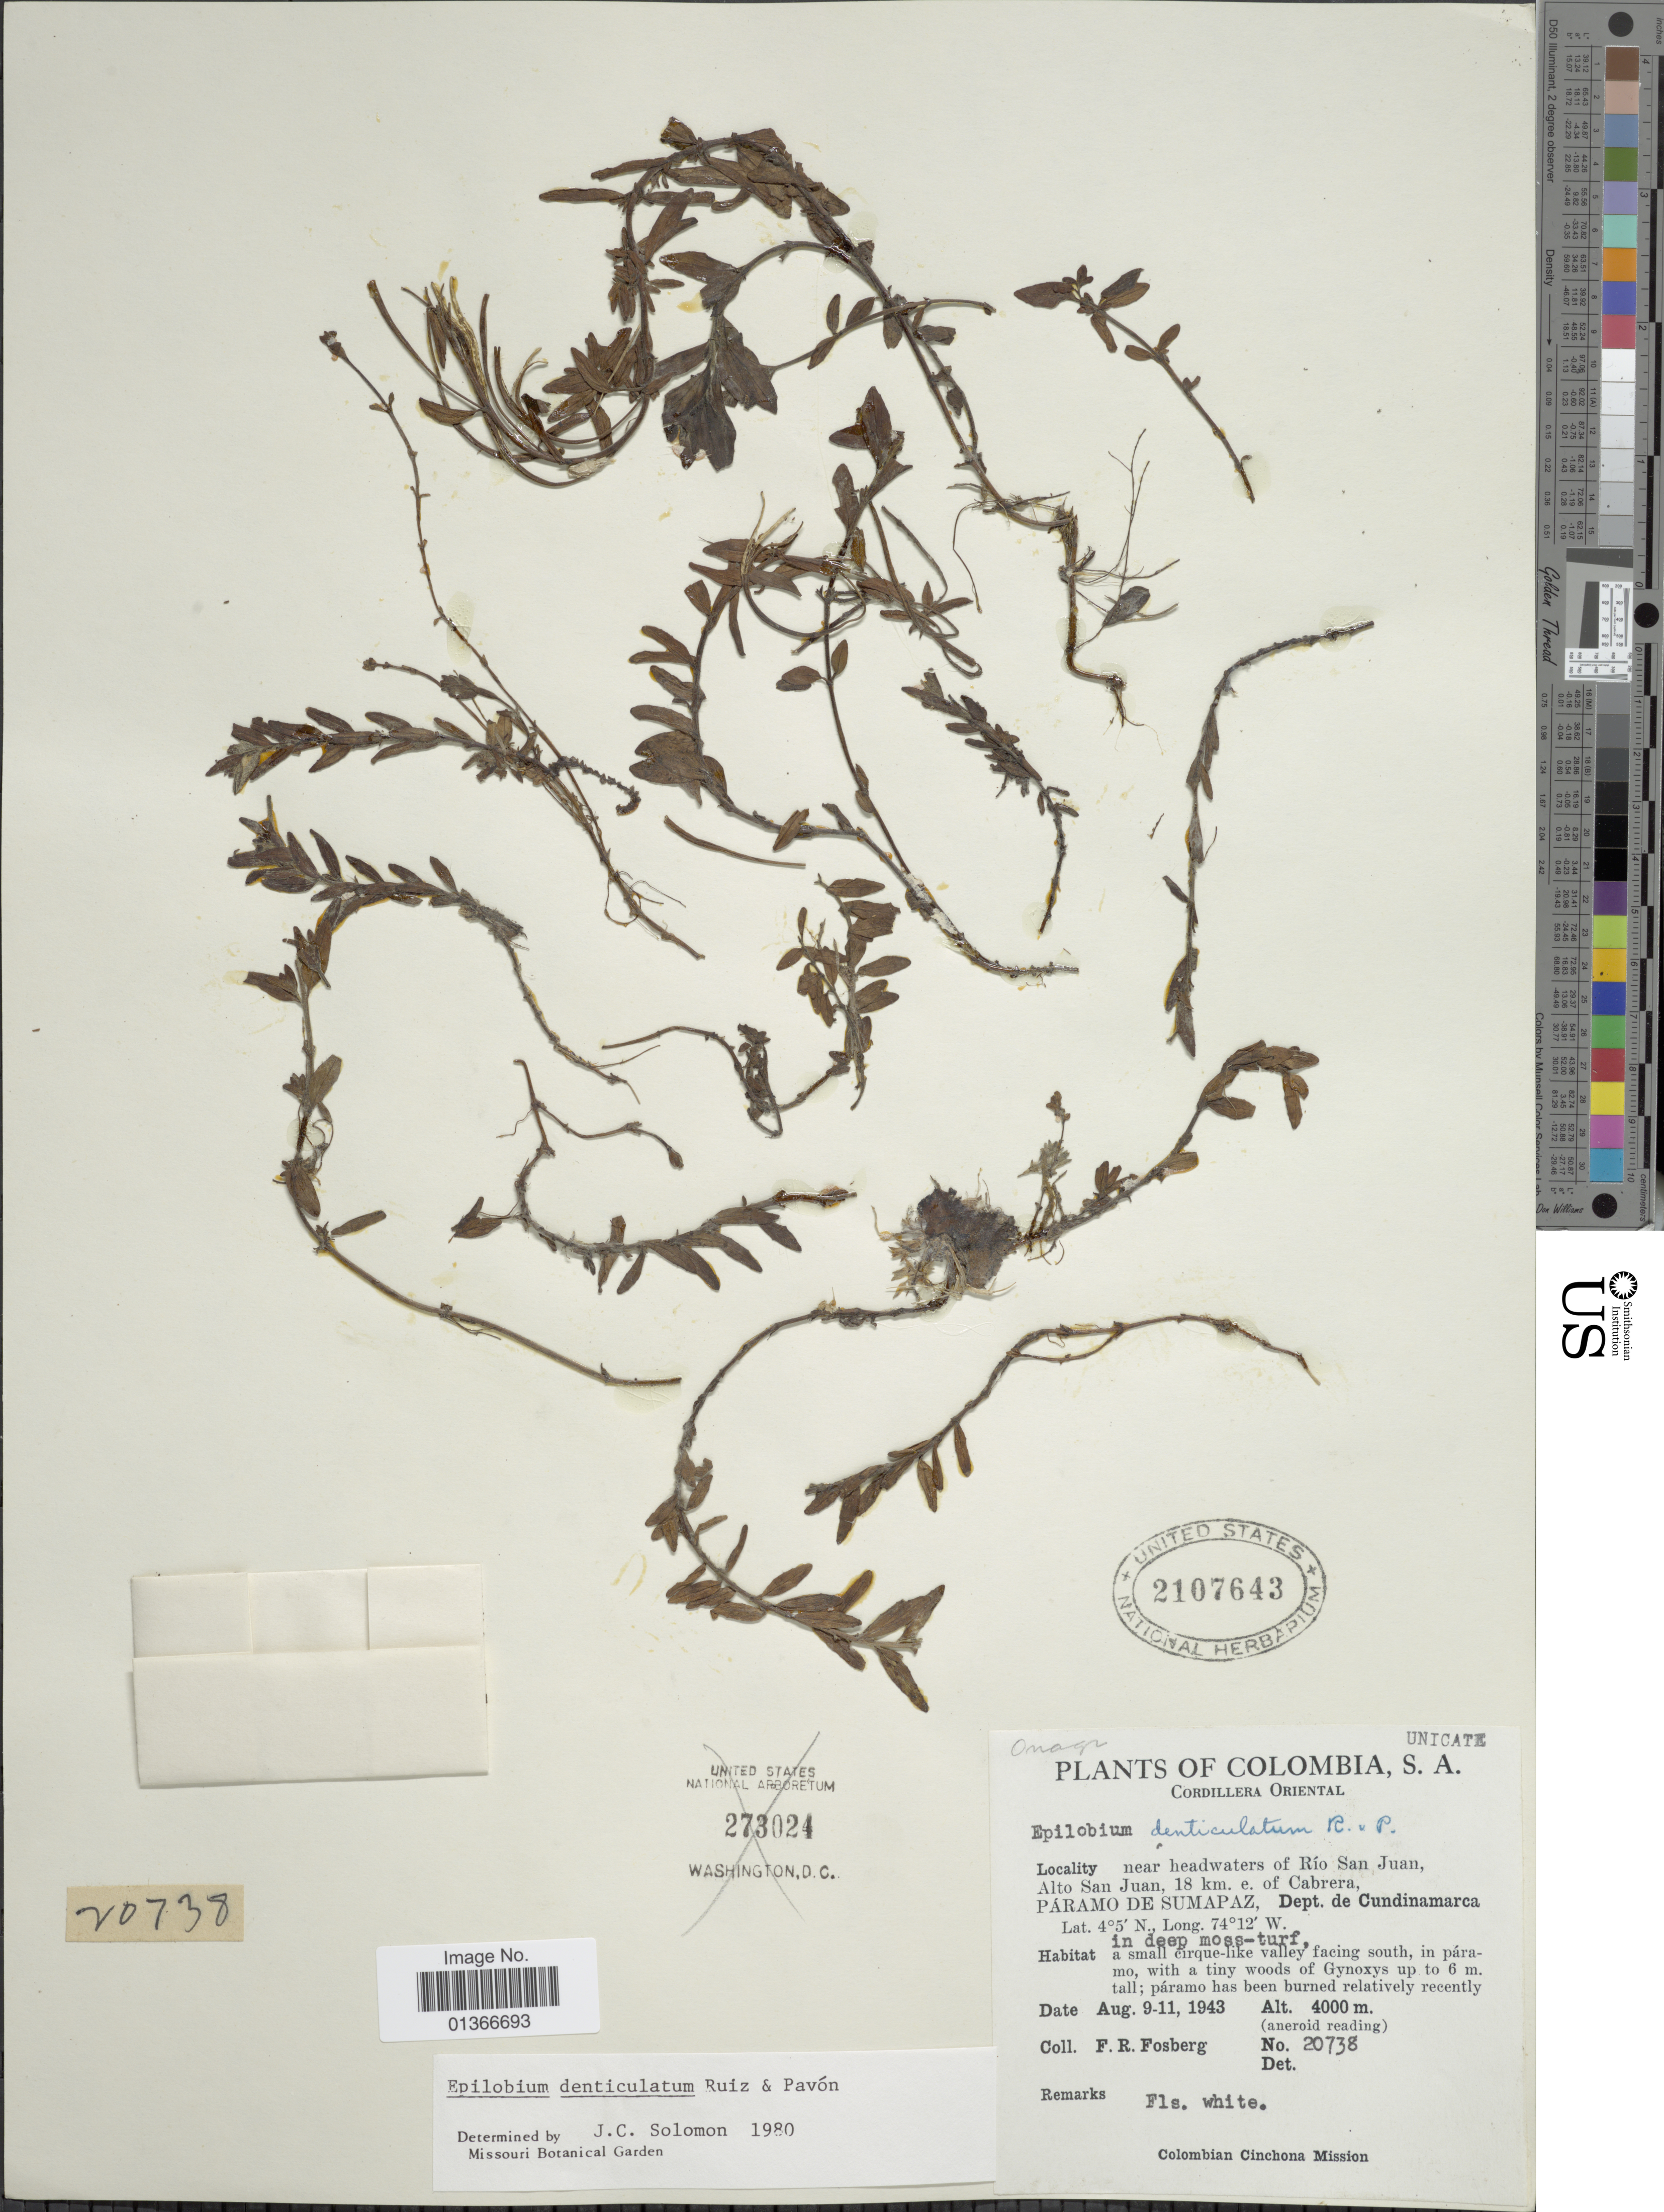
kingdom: Plantae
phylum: Tracheophyta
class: Magnoliopsida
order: Myrtales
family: Onagraceae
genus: Epilobium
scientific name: Epilobium denticulatum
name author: Ruiz & Pav.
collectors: F. R. Fosberg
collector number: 20738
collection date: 1943-08-09/1943-08-11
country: Colombia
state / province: Cundinamarca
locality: Cordillera Oriental. Near headwaters of Río San Juan, Alto San Juan, 18 km. e. of Cabrera, Páramo de Sumapaz.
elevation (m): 4000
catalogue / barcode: US 2107643